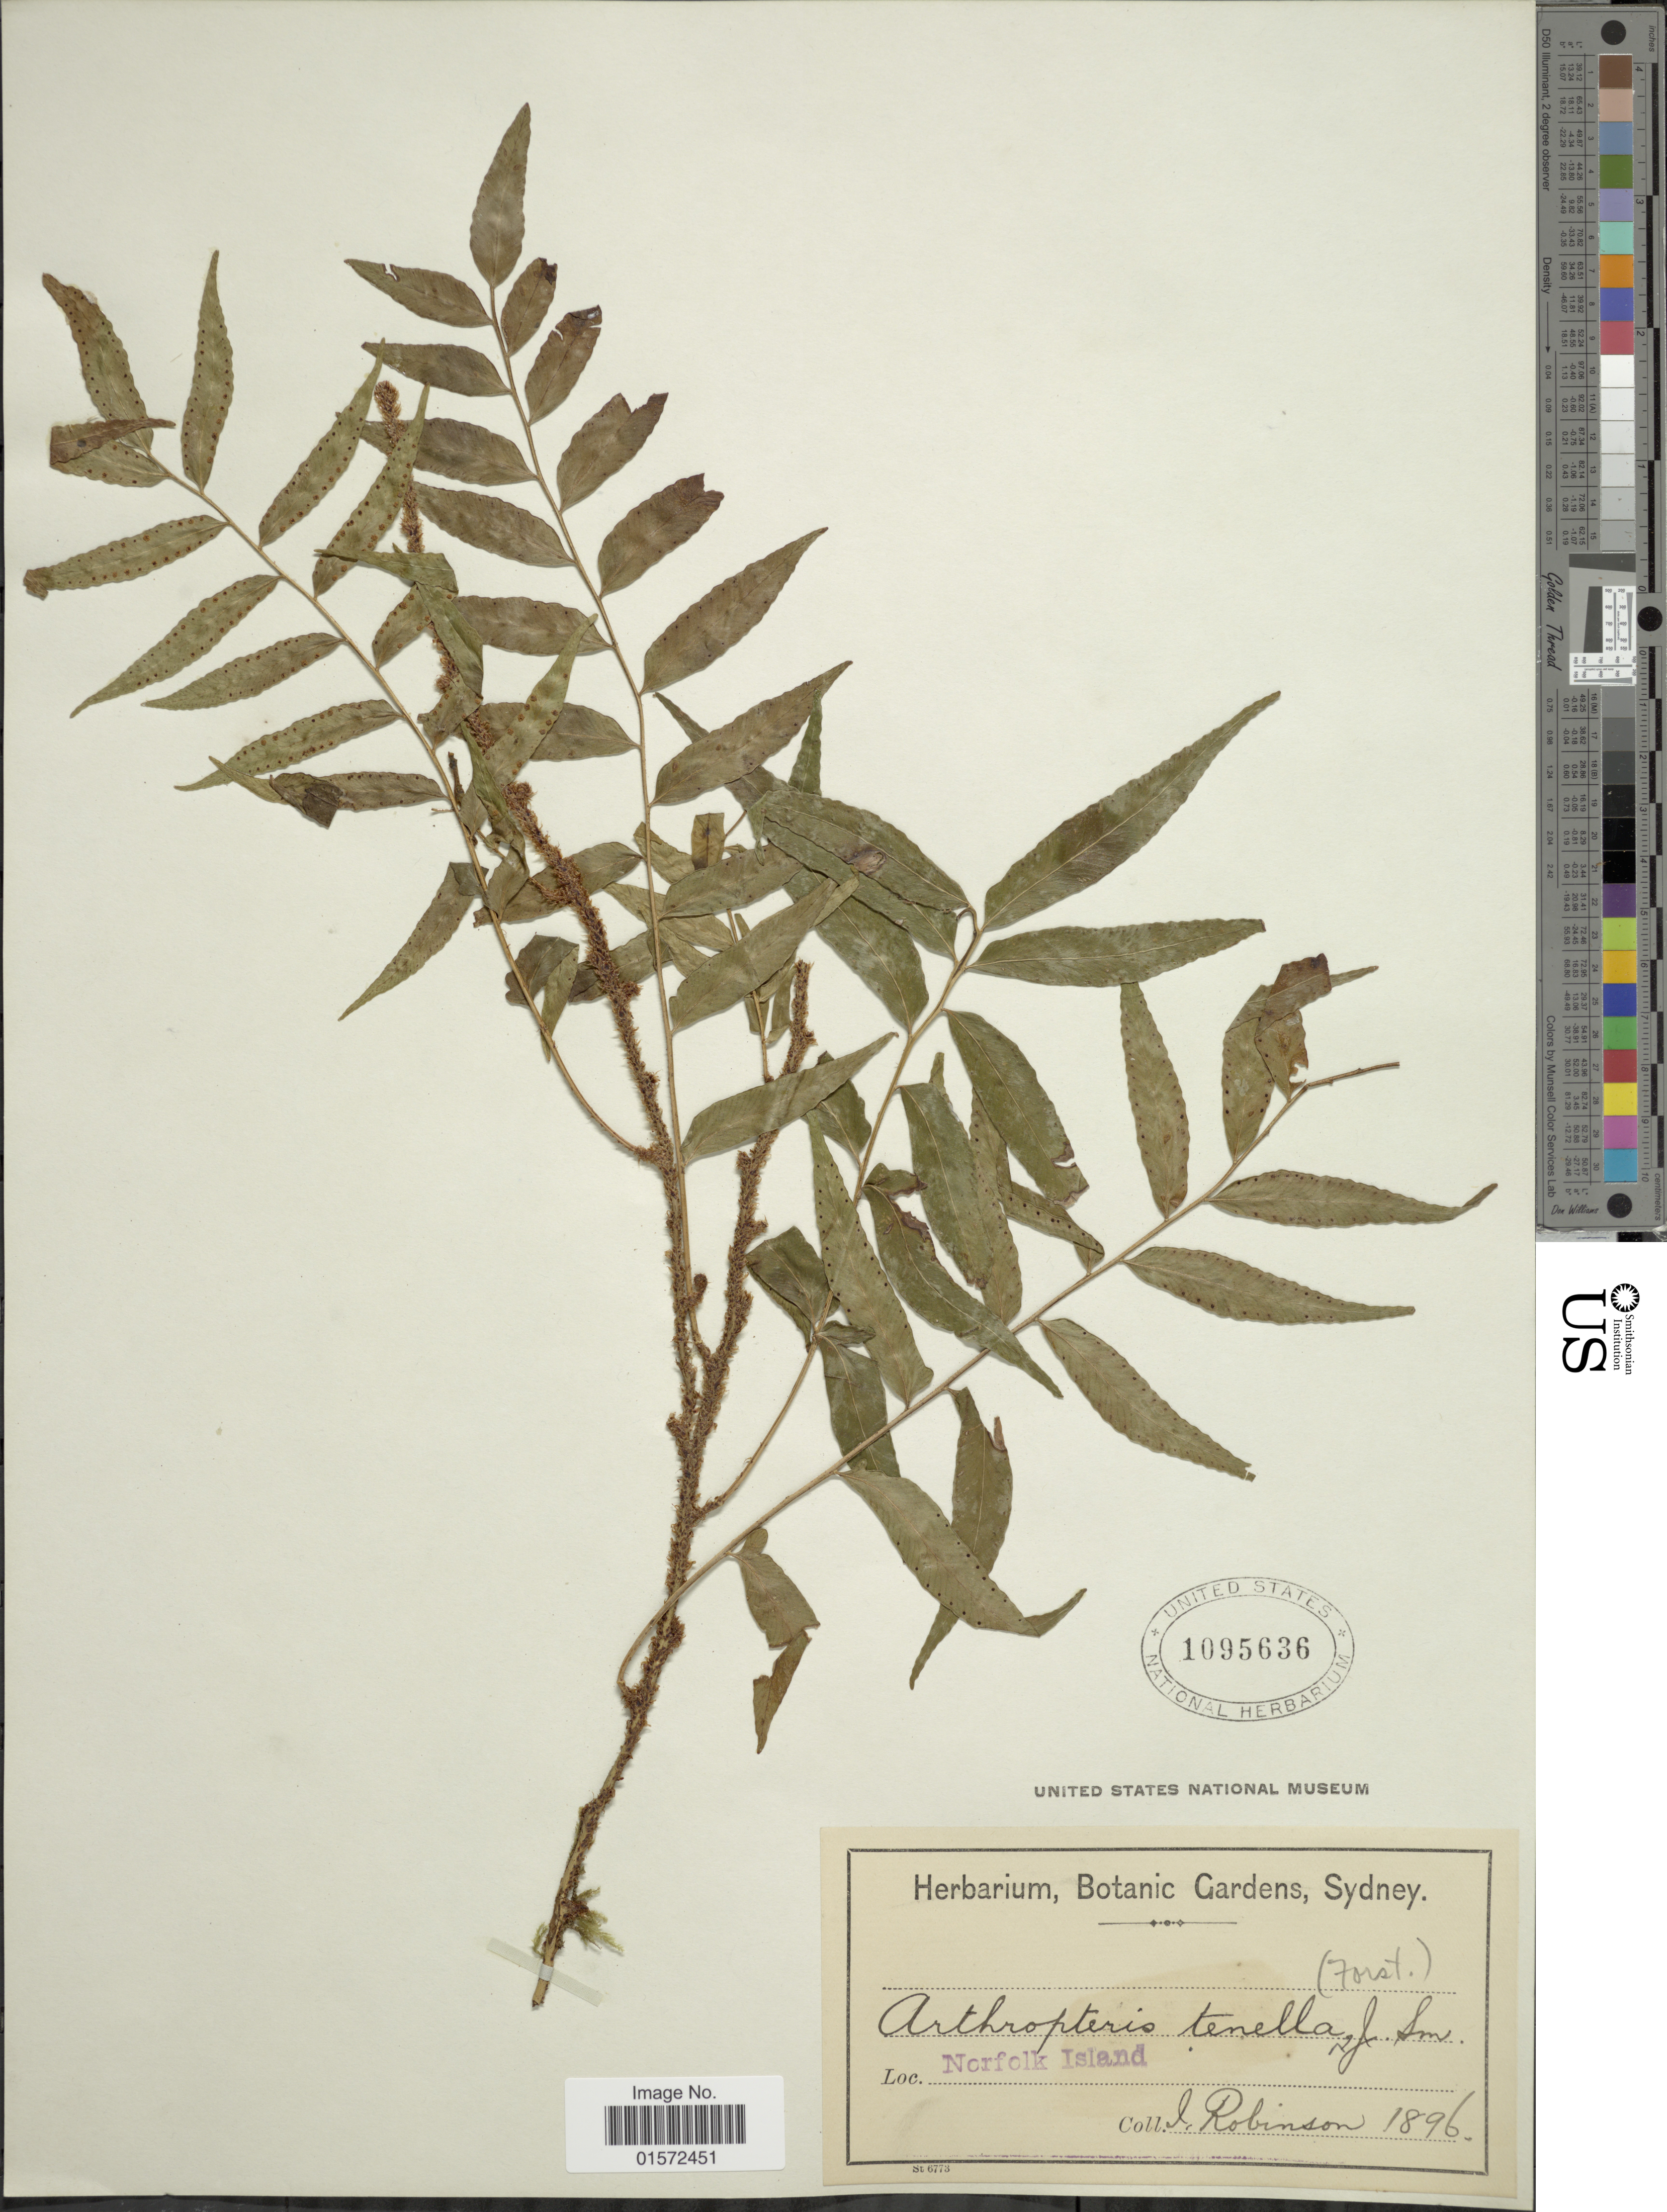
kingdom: Plantae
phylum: Tracheophyta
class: Polypodiopsida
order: Polypodiales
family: Tectariaceae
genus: Arthropteris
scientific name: Arthropteris tenella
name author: (G. Forst.) J. Sm. ex Hook. f.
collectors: J. Robinson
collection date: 1896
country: Australia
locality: Norfolk Island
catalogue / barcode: US 1095636